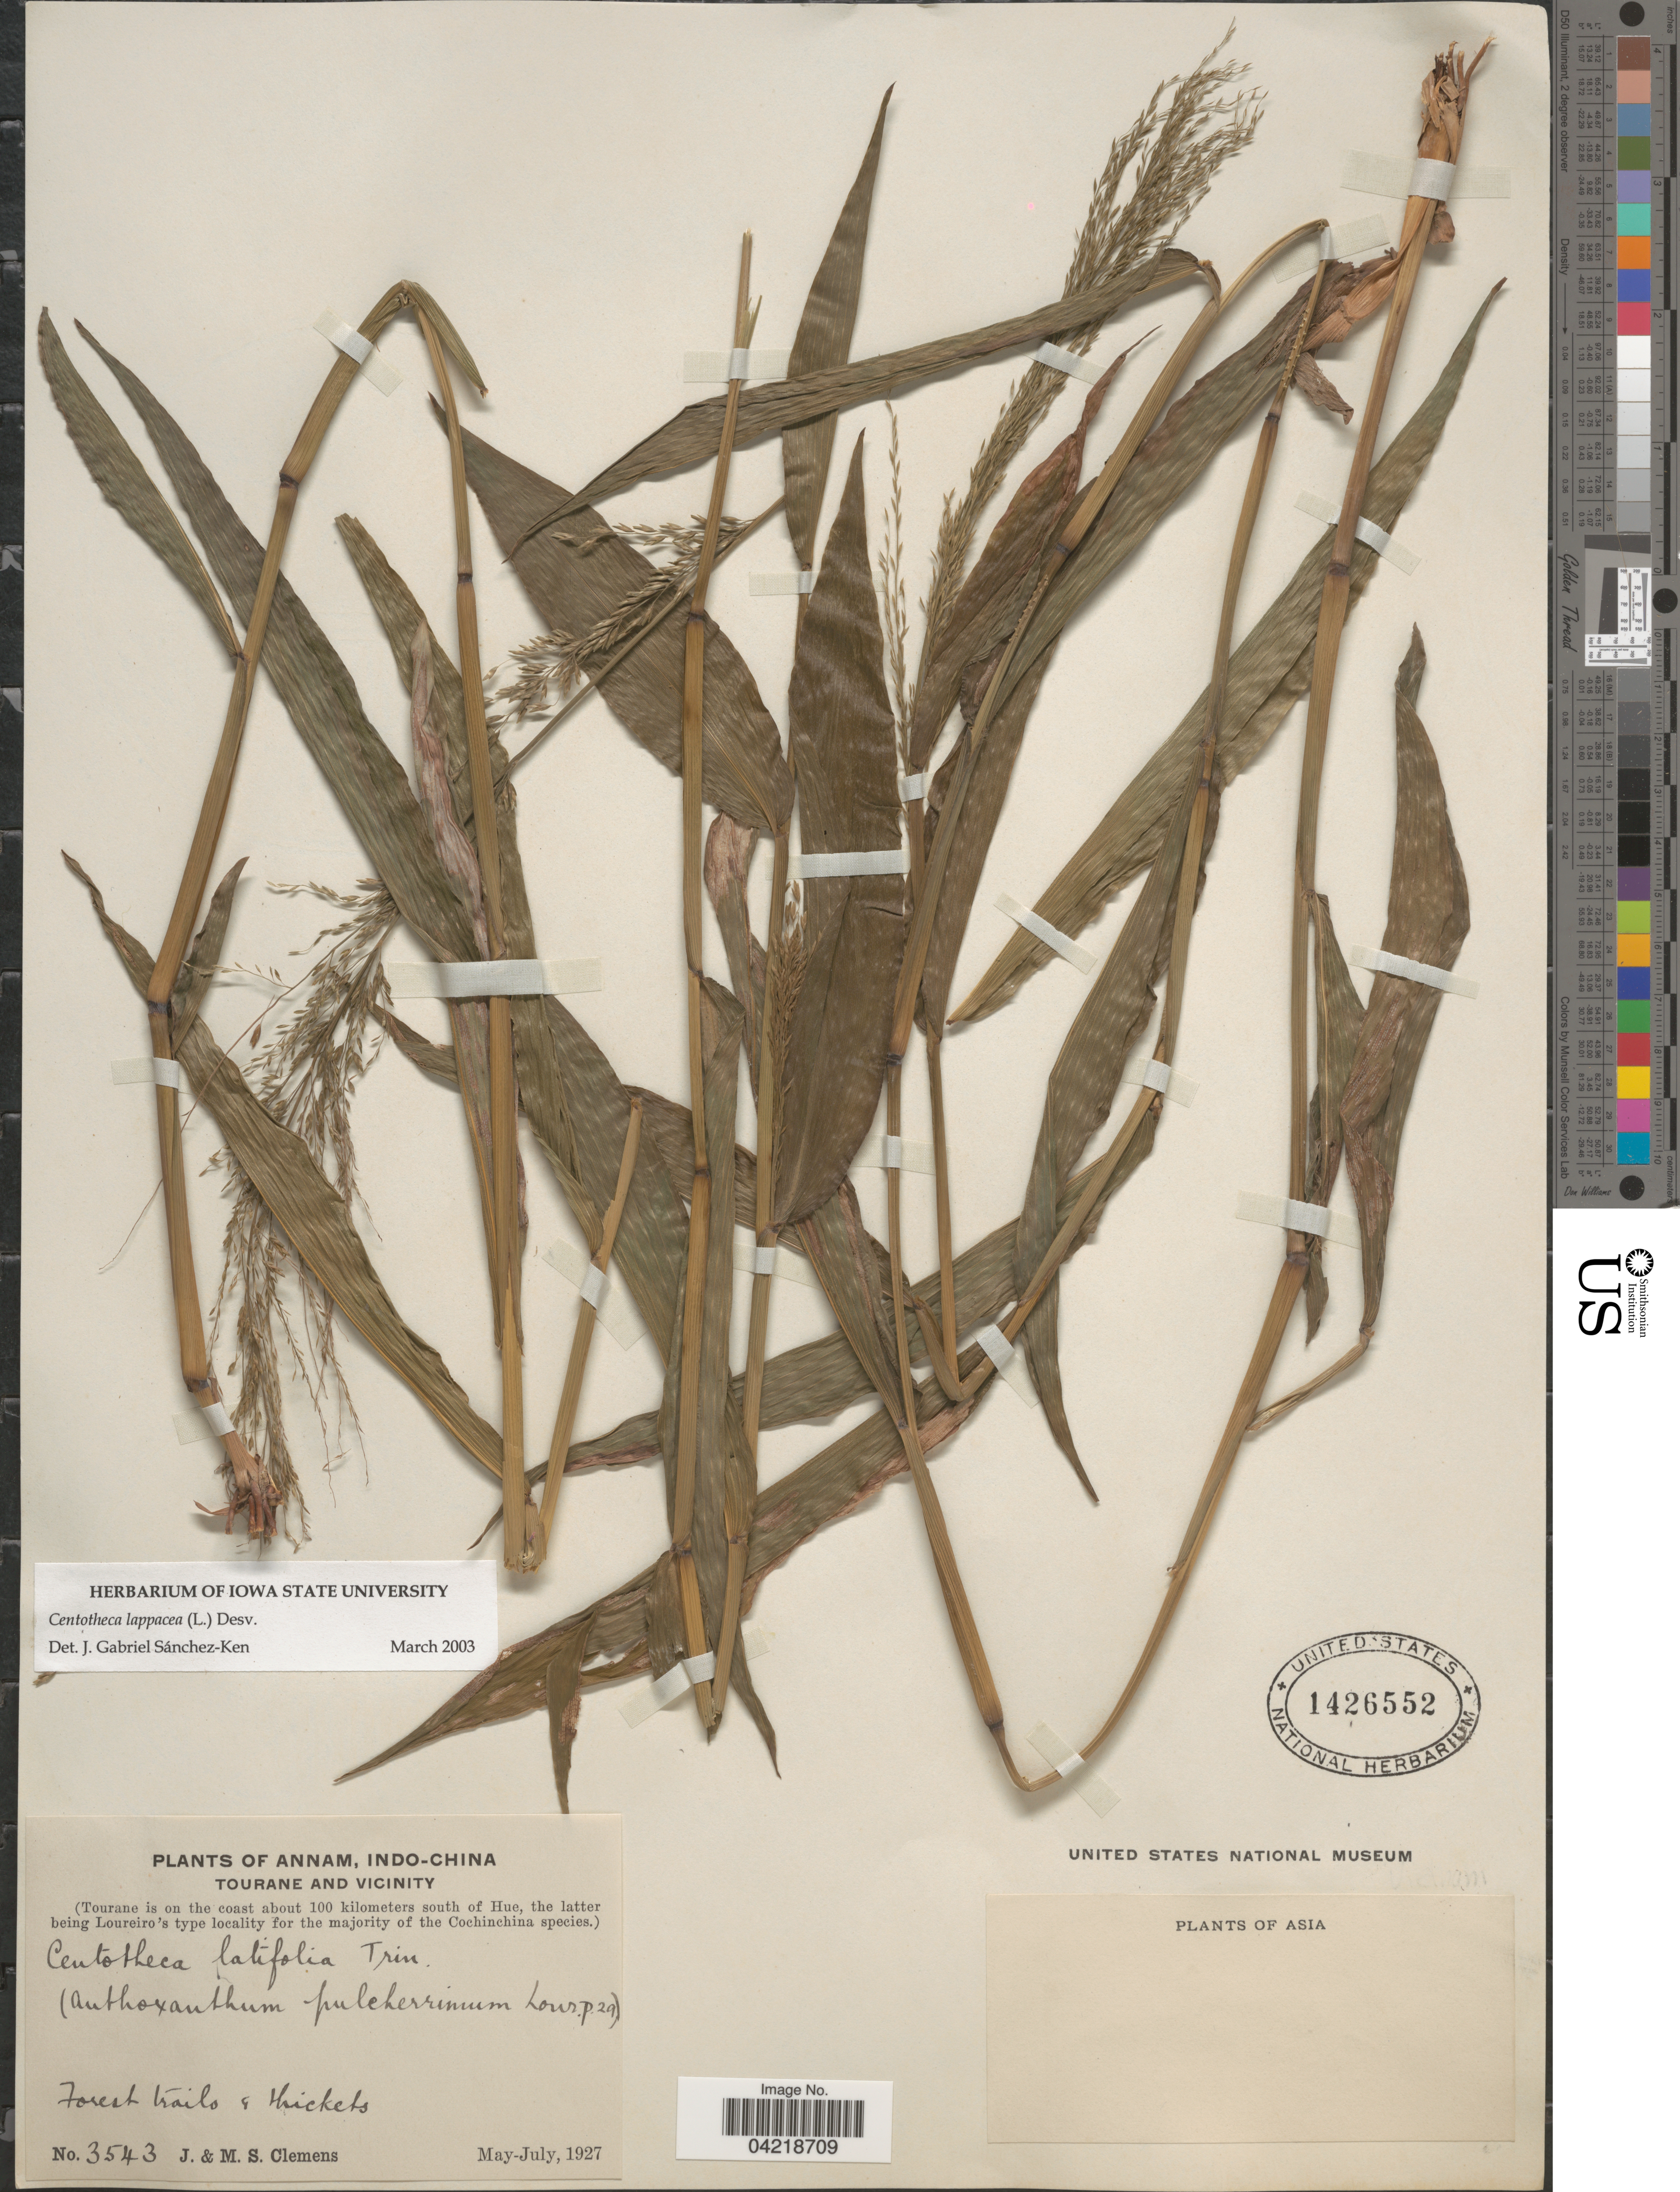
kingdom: Plantae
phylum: Tracheophyta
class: Liliopsida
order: Poales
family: Poaceae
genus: Centotheca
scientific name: Centotheca lappacea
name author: (L.) Desv.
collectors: J. Clemens & M. S. Clemens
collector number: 3543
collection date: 1927-05/1927-07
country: Vietnam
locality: Annam, Indo-China. Tourane and vicinity. (Tourane is on the coast about 100 kilometers south of Hue).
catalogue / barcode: US 1426552